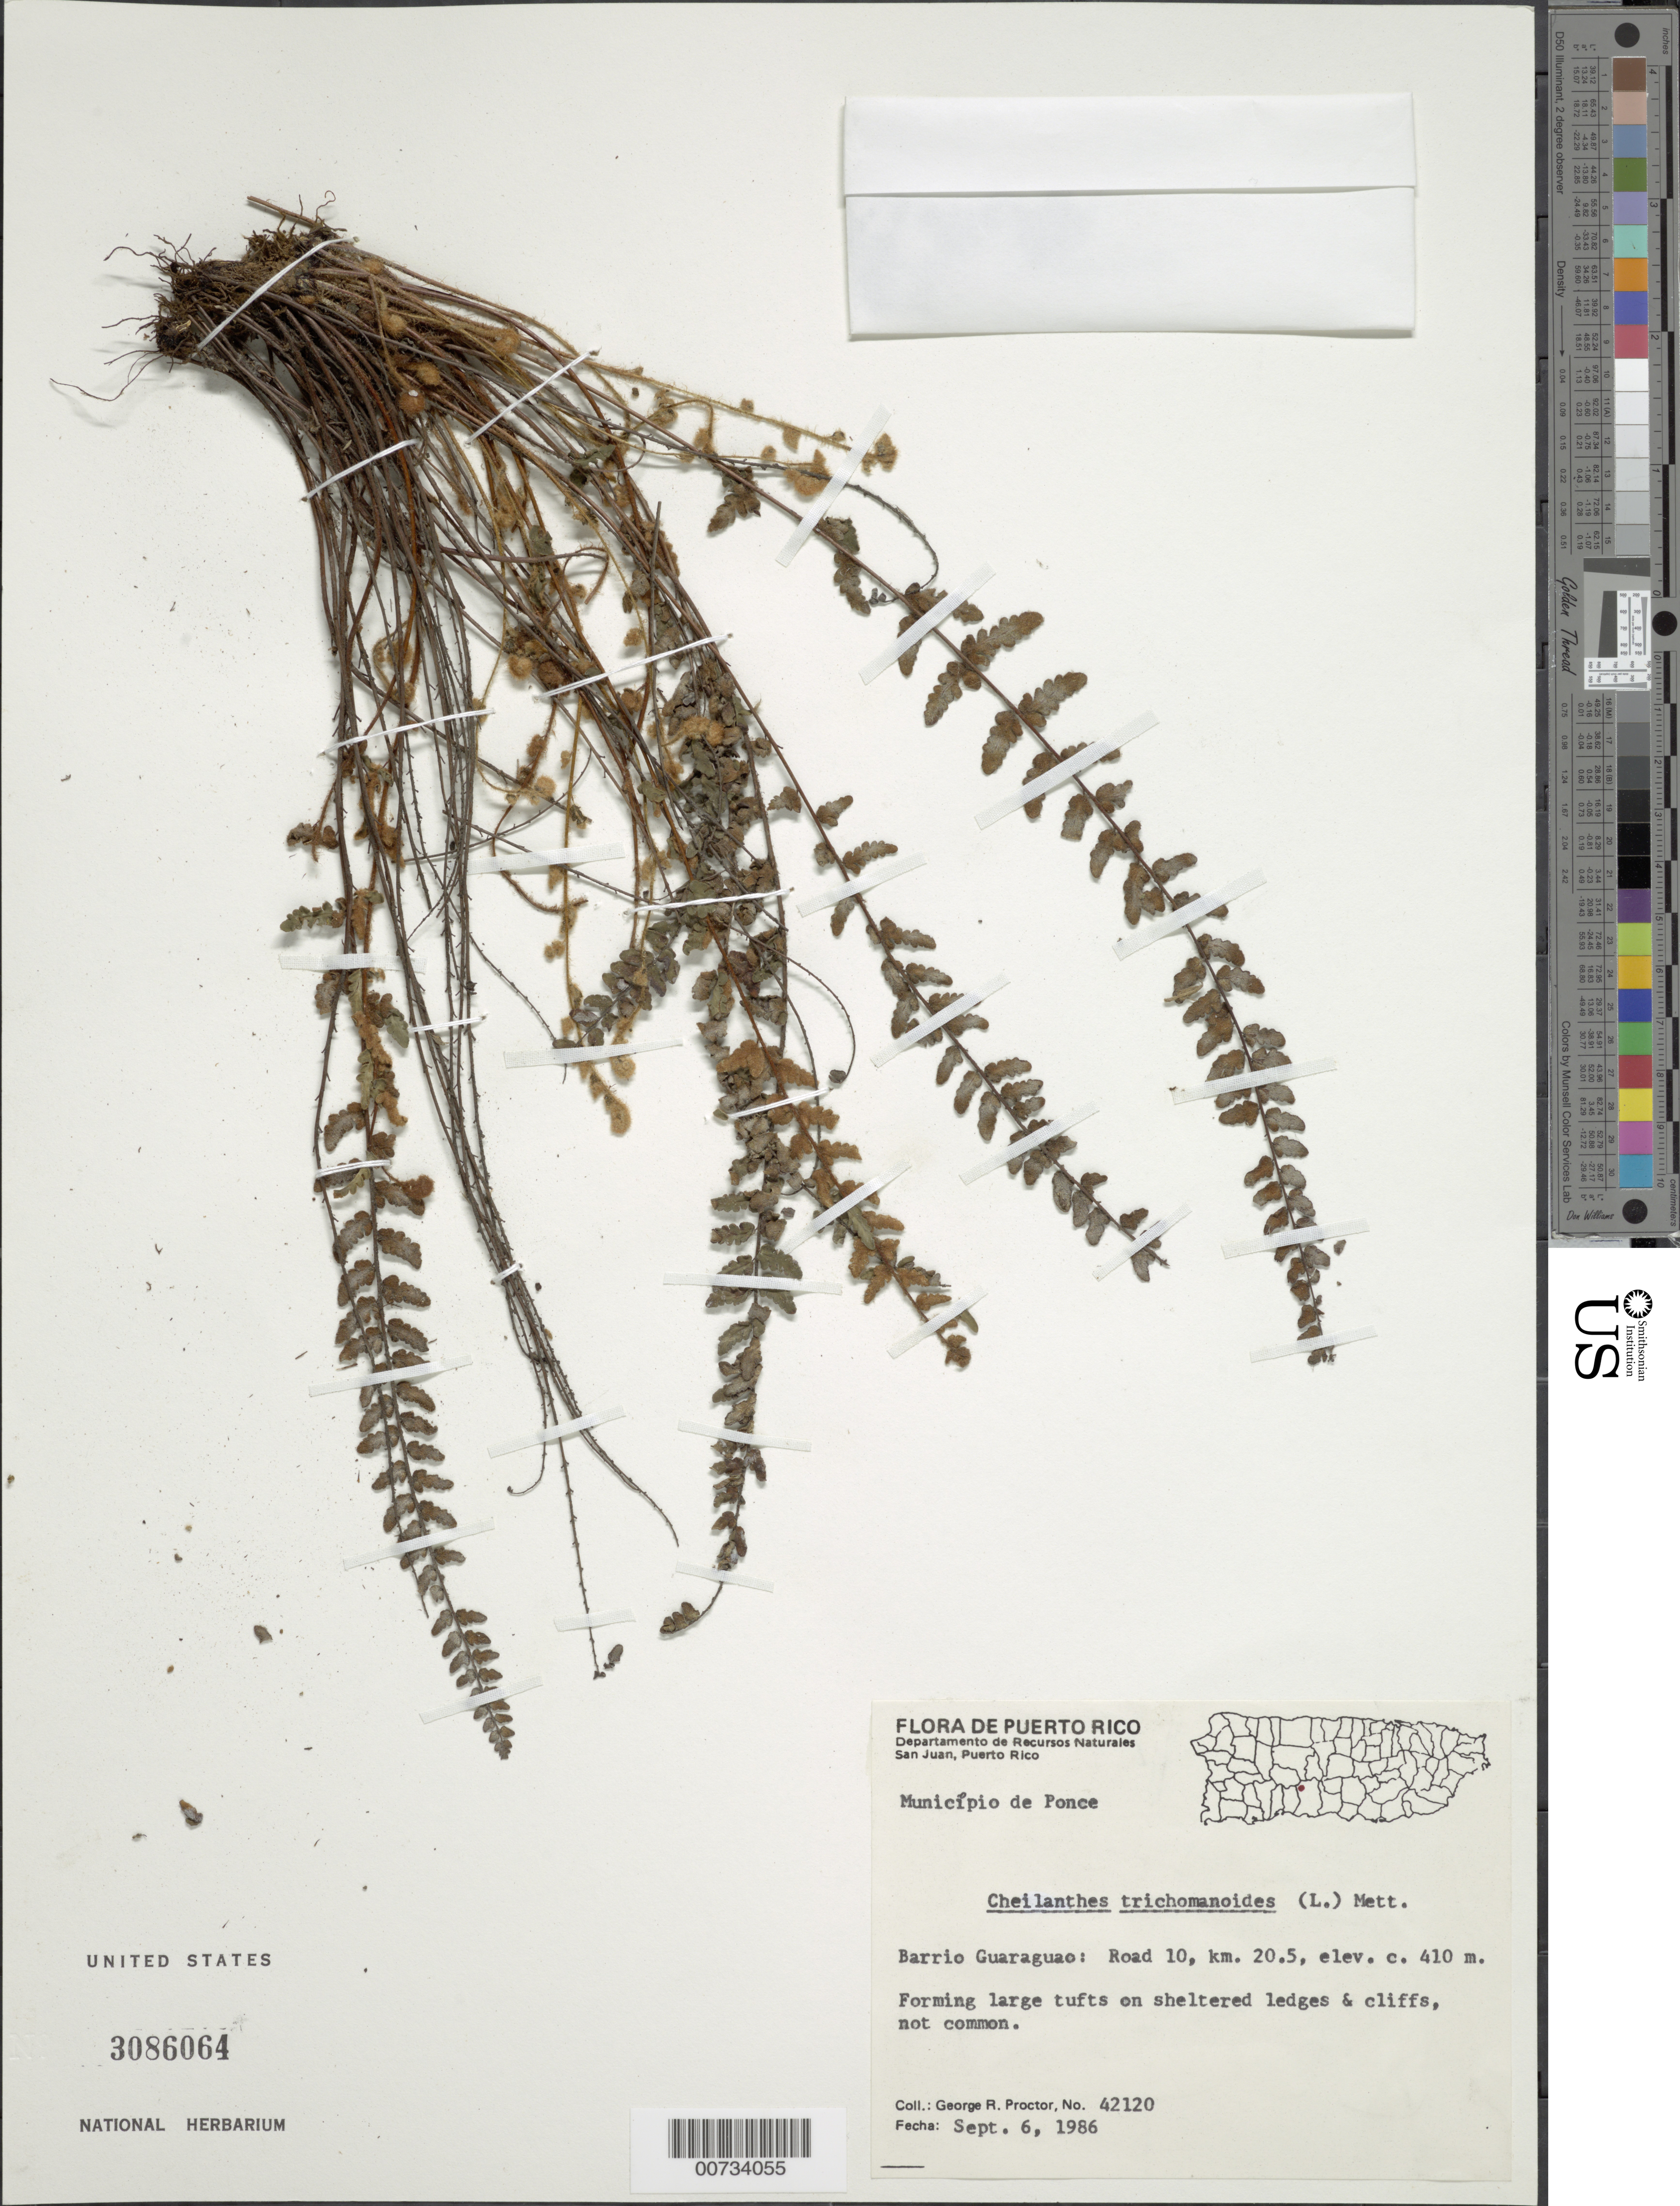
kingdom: Plantae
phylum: Tracheophyta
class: Polypodiopsida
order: Polypodiales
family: Pteridaceae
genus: Notholaena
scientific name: Notholaena trichomanoides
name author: (L.) Desv.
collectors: G. R. Proctor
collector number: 42120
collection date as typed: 06 Sep 1986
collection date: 1986-09-06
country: Puerto Rico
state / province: Ponce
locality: Barrio Guaraguao: Road 10, km 20.5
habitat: Forming large tufts on sheltered ledges & cliffs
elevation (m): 410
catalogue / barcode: US 3086064